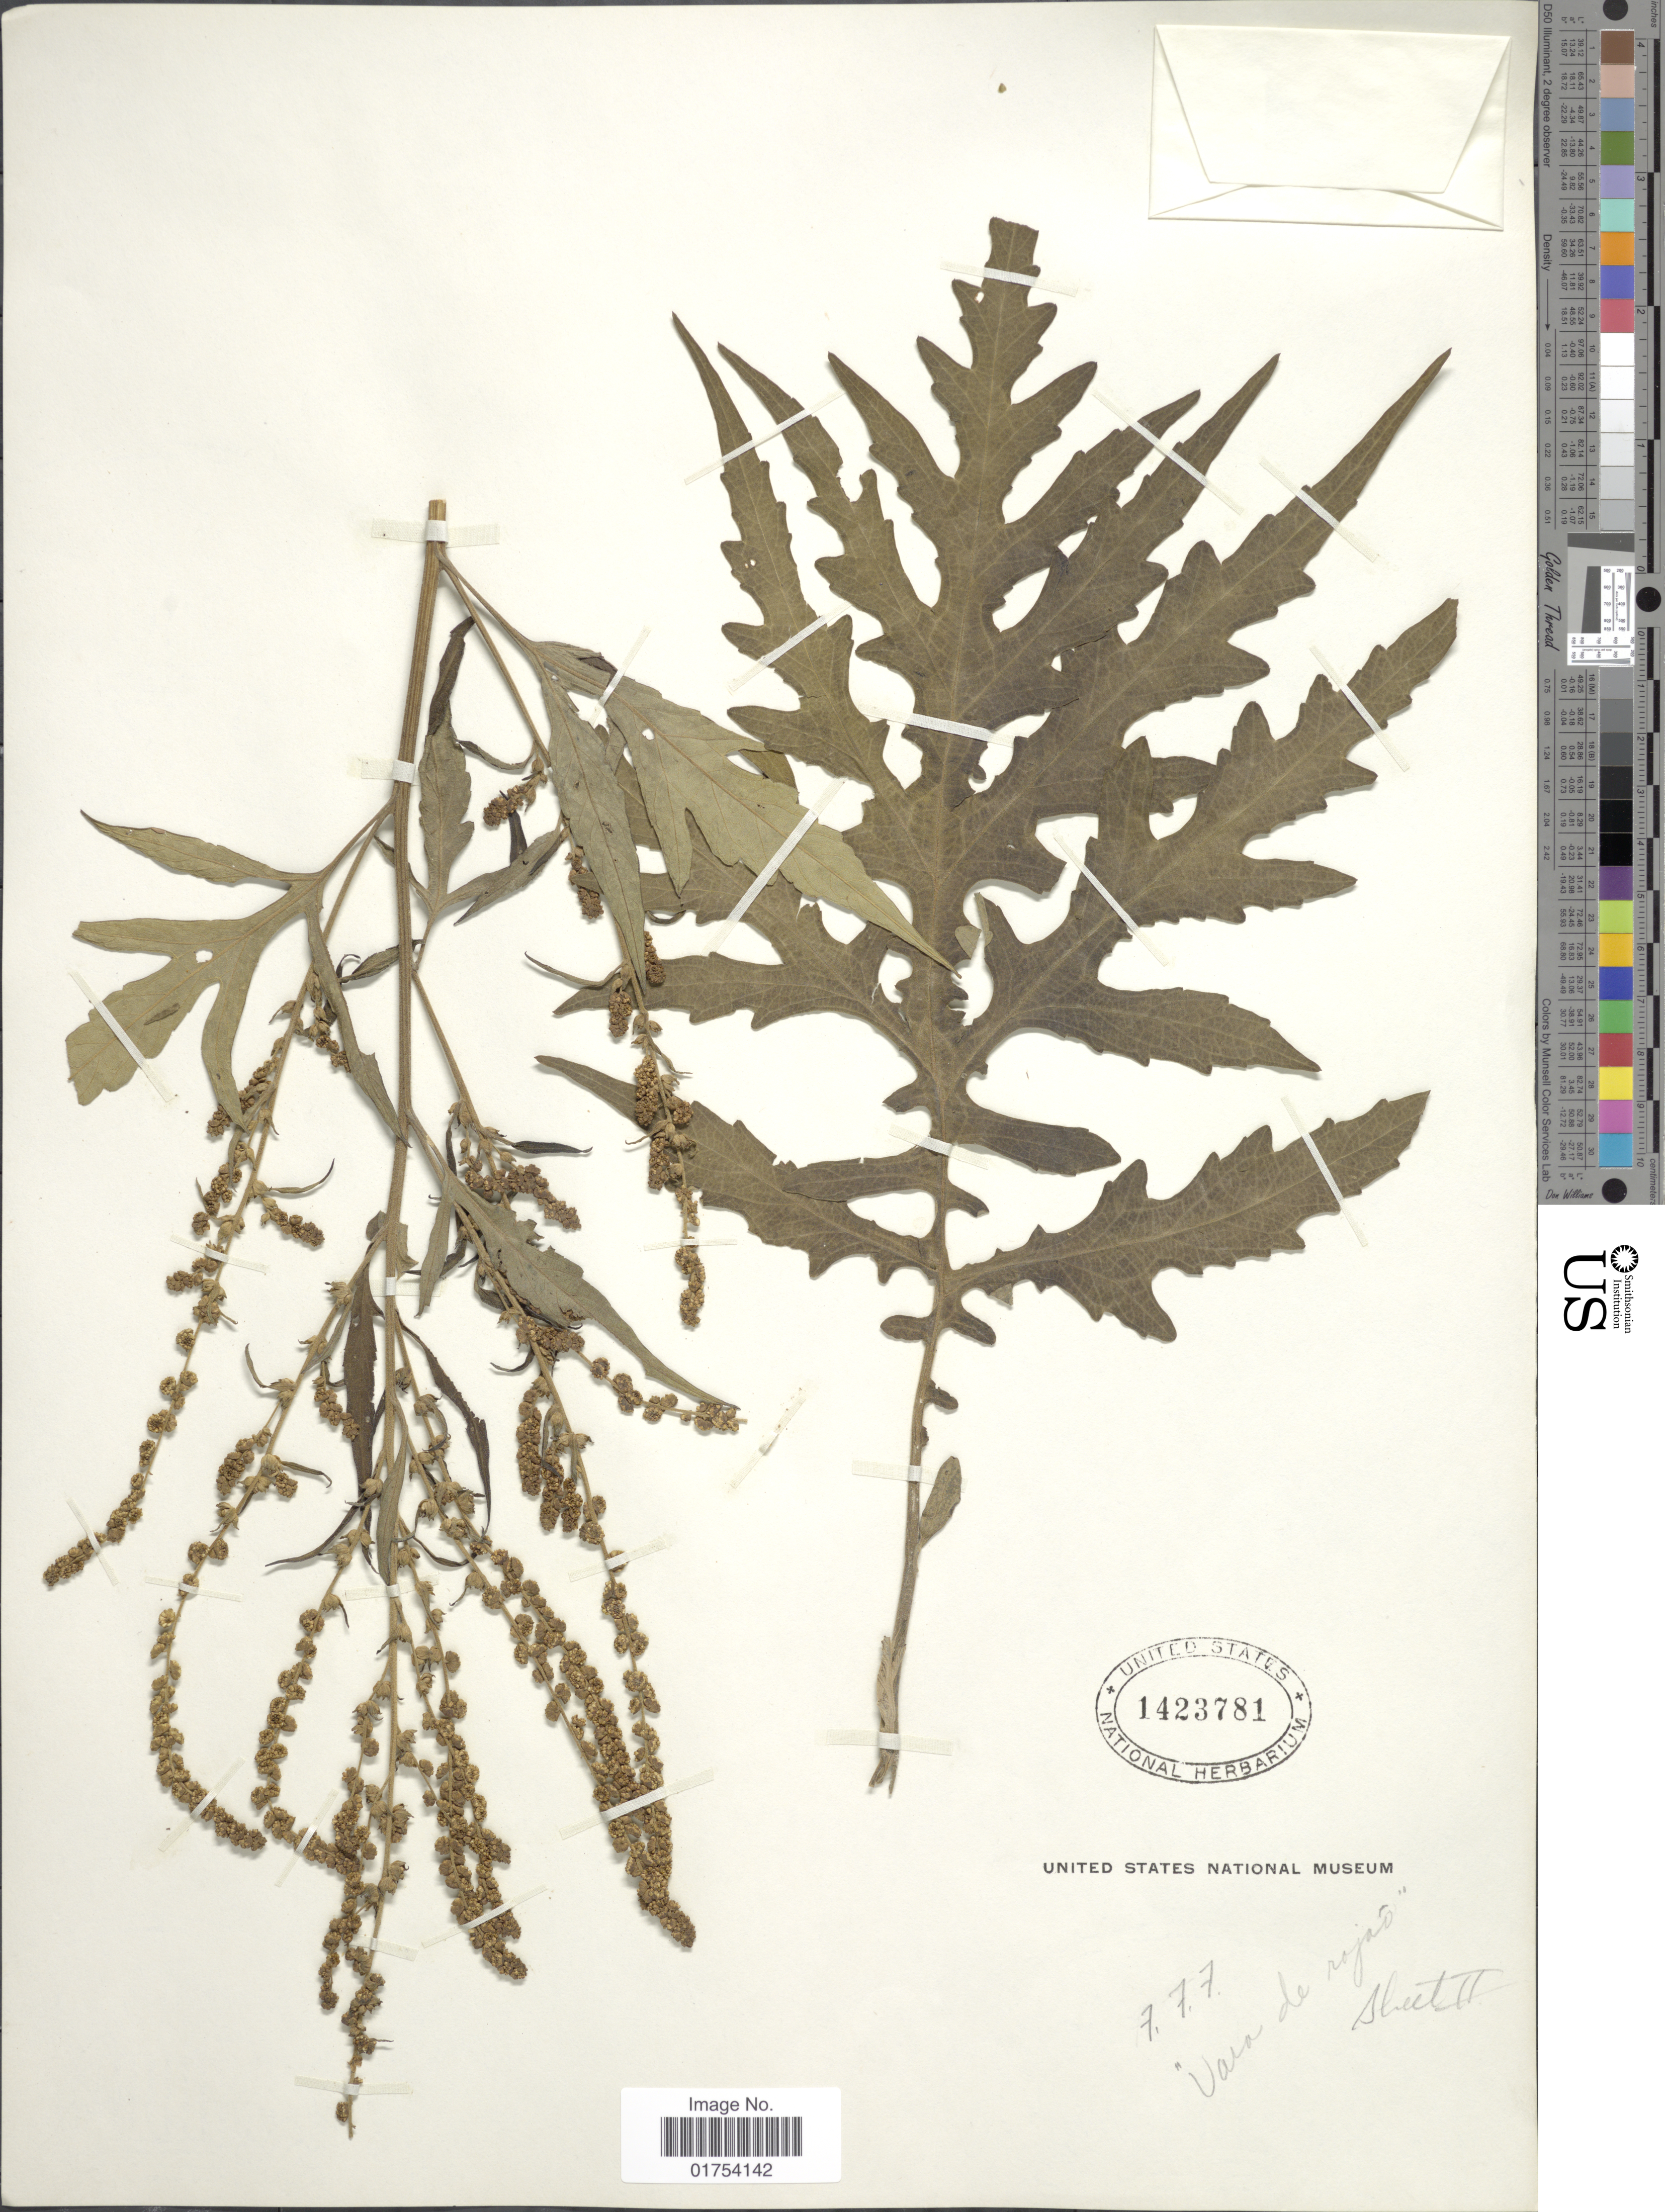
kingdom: Plantae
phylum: Tracheophyta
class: Magnoliopsida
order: Asterales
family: Asteraceae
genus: Ambrosia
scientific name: Ambrosia polystachya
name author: DC.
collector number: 777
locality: Vaia de rojao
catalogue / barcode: US 1423781